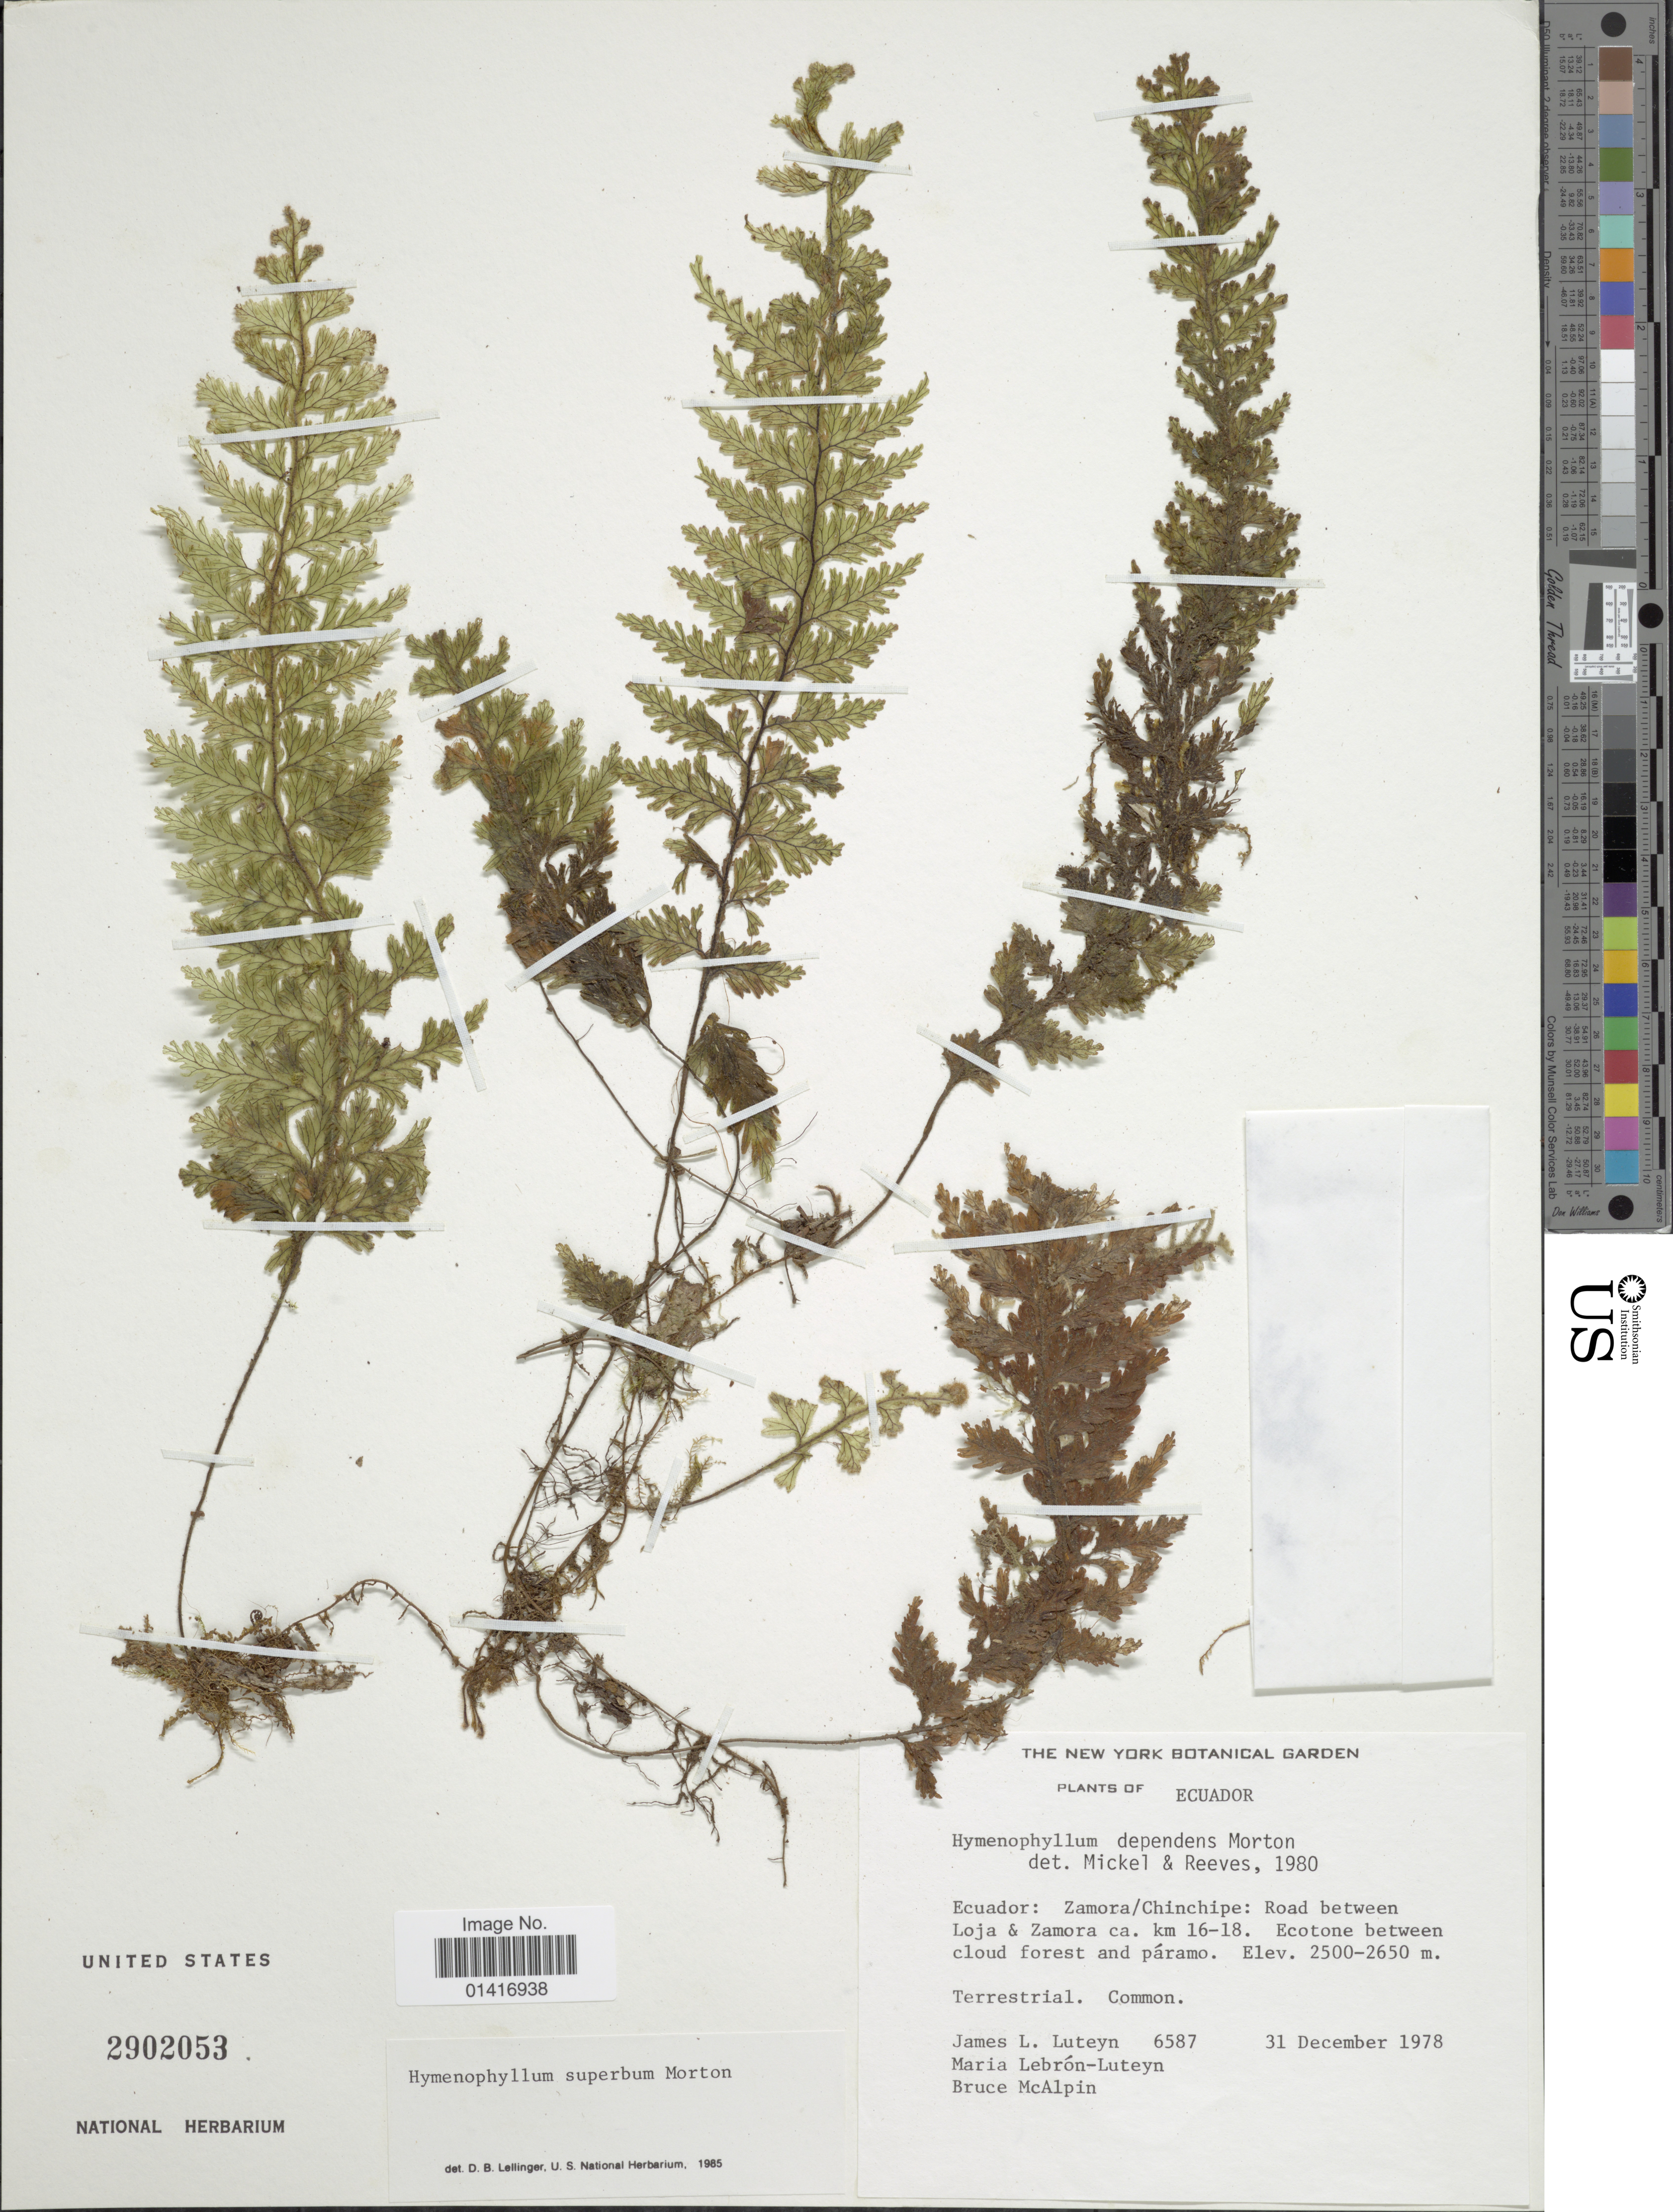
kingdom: Plantae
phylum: Tracheophyta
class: Polypodiopsida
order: Hymenophyllales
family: Hymenophyllaceae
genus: Hymenophyllum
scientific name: Hymenophyllum superbum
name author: C.V. Morton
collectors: J. L. Luteyn, M. L. Lebrón-Luteyn & B. McAlpin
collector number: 6587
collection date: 1978-12-31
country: Ecuador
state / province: Zamora-Chinchipe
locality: Road between Loja & Zamora ca. km. 16-18, Ecotone between cloud forest and Páramo.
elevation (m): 2500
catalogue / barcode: US 2902053